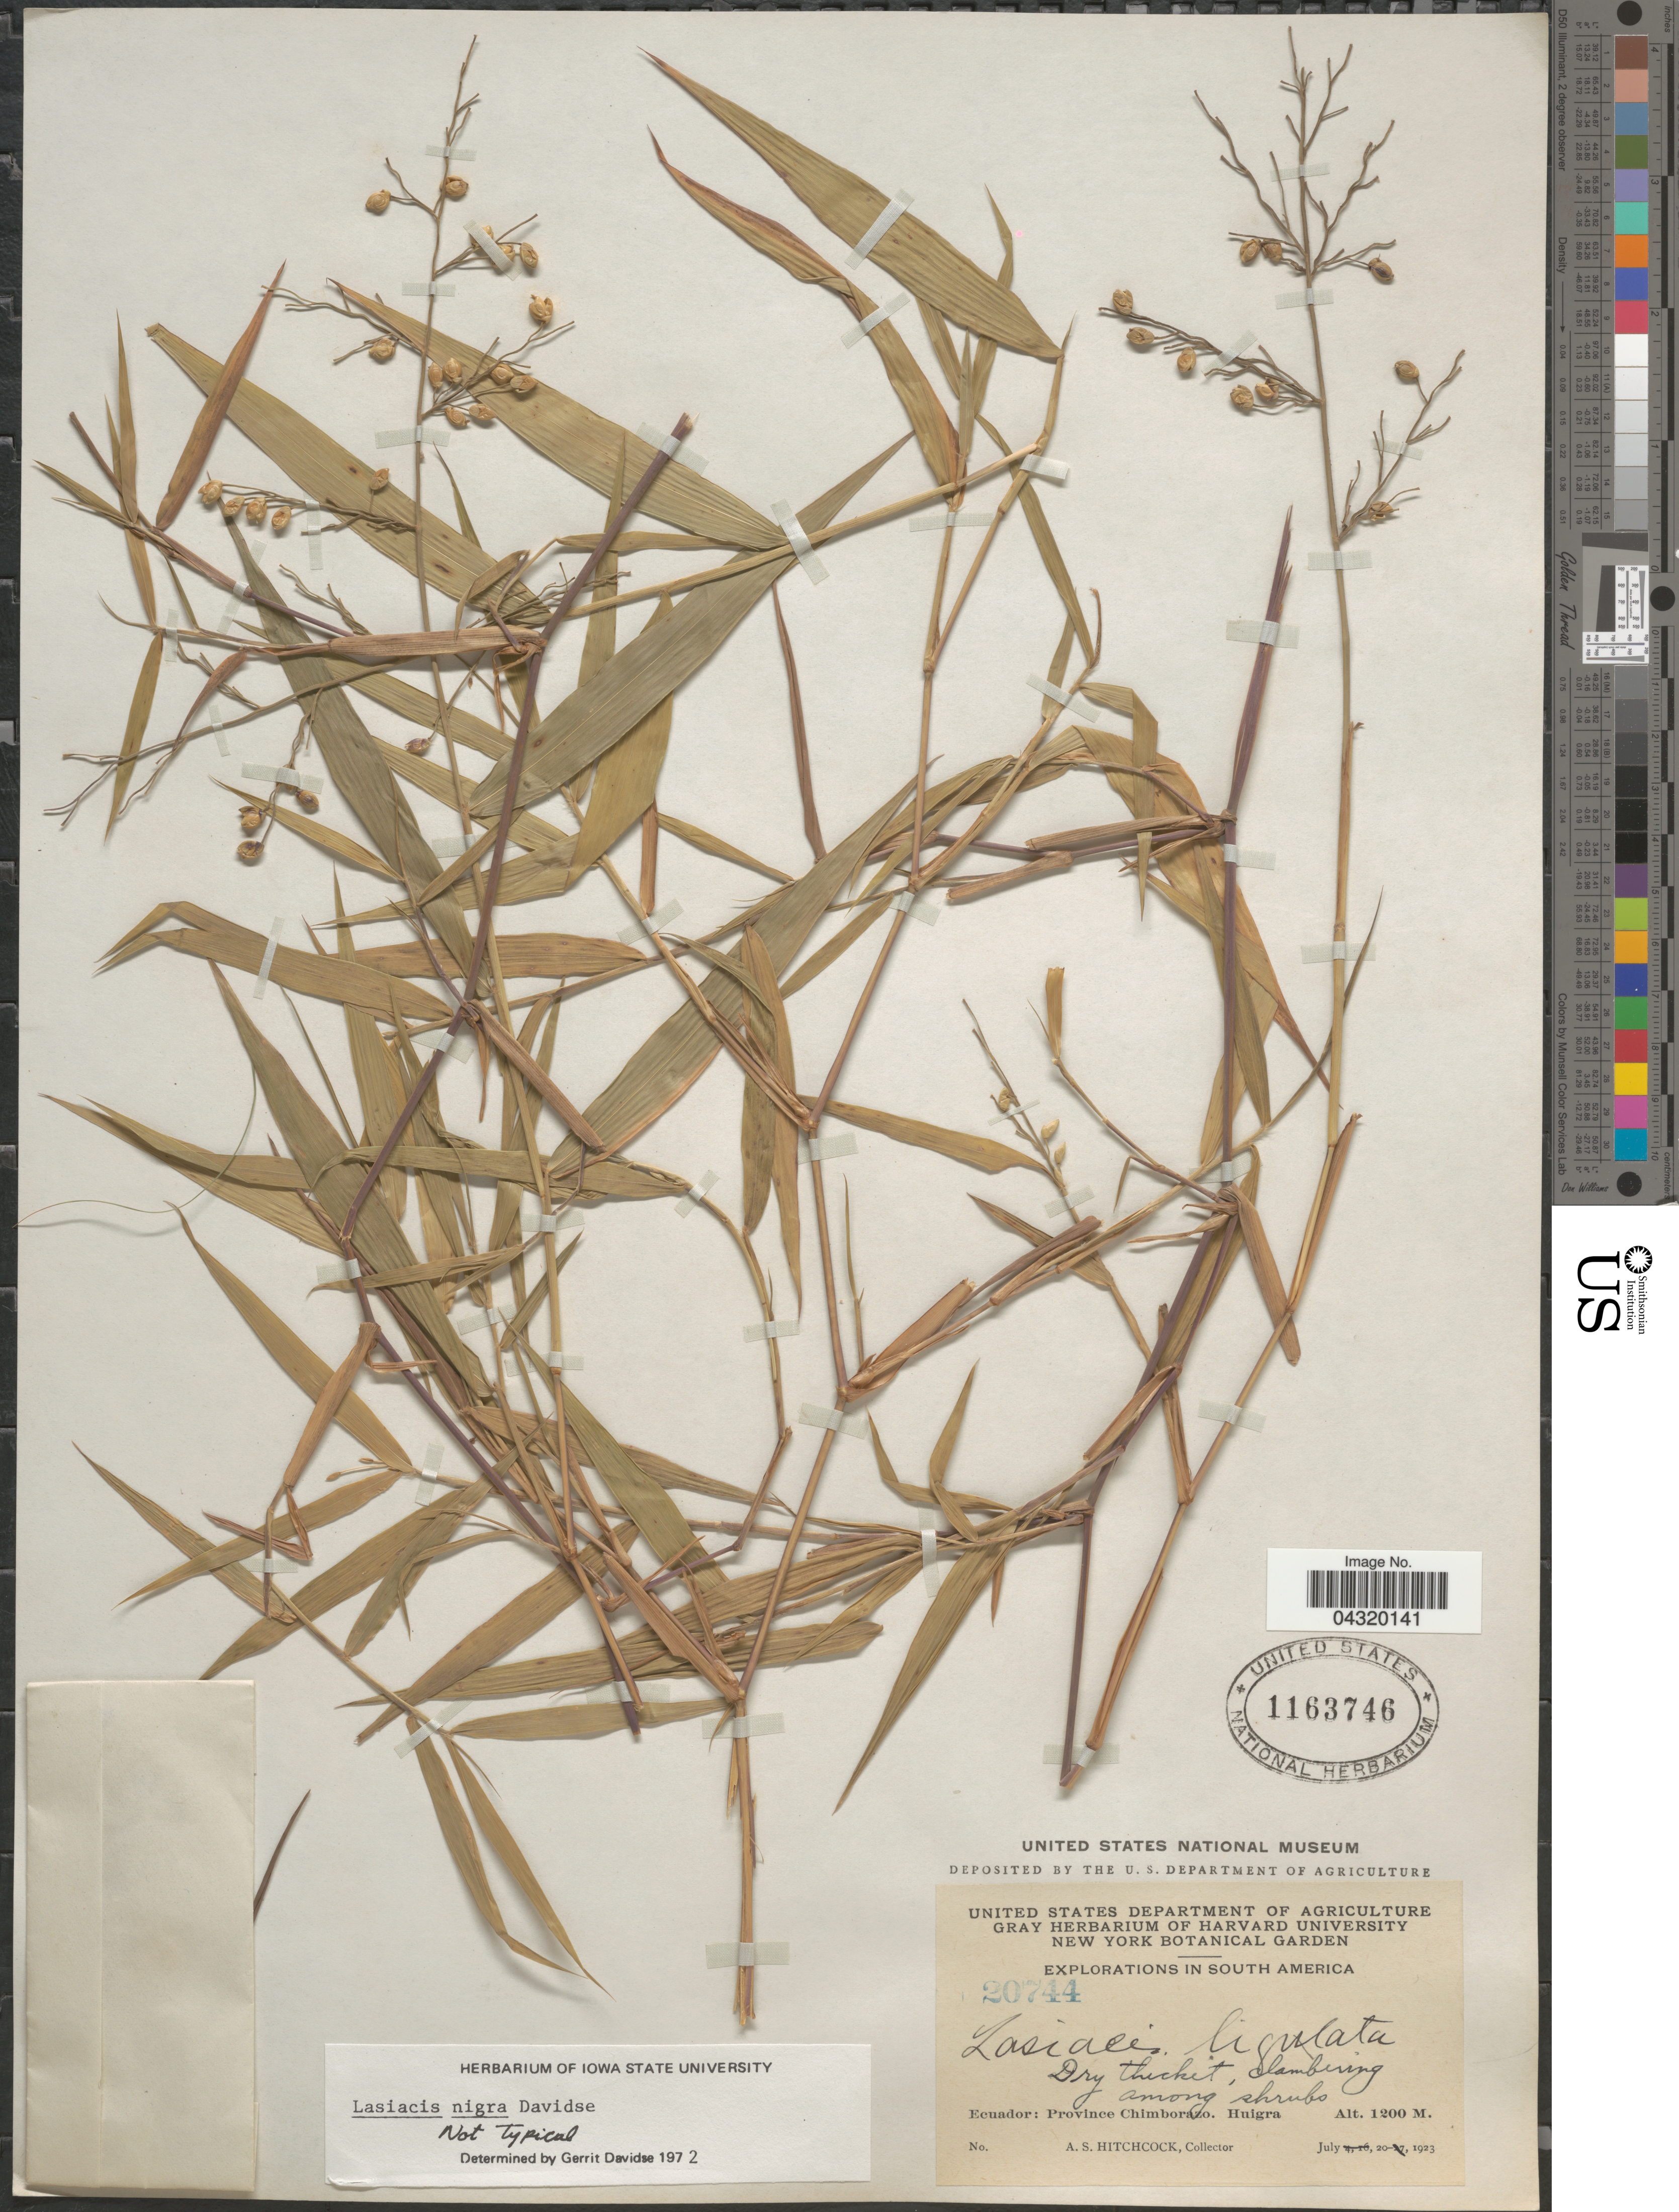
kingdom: Plantae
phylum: Tracheophyta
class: Liliopsida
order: Poales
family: Poaceae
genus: Lasiacis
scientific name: Lasiacis nigra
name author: Davidse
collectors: A. S. Hitchcock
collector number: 20744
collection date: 1923-07-20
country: Ecuador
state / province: Chimborazo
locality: Explorations in South America. Huigra.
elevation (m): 1200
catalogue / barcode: US 1163746